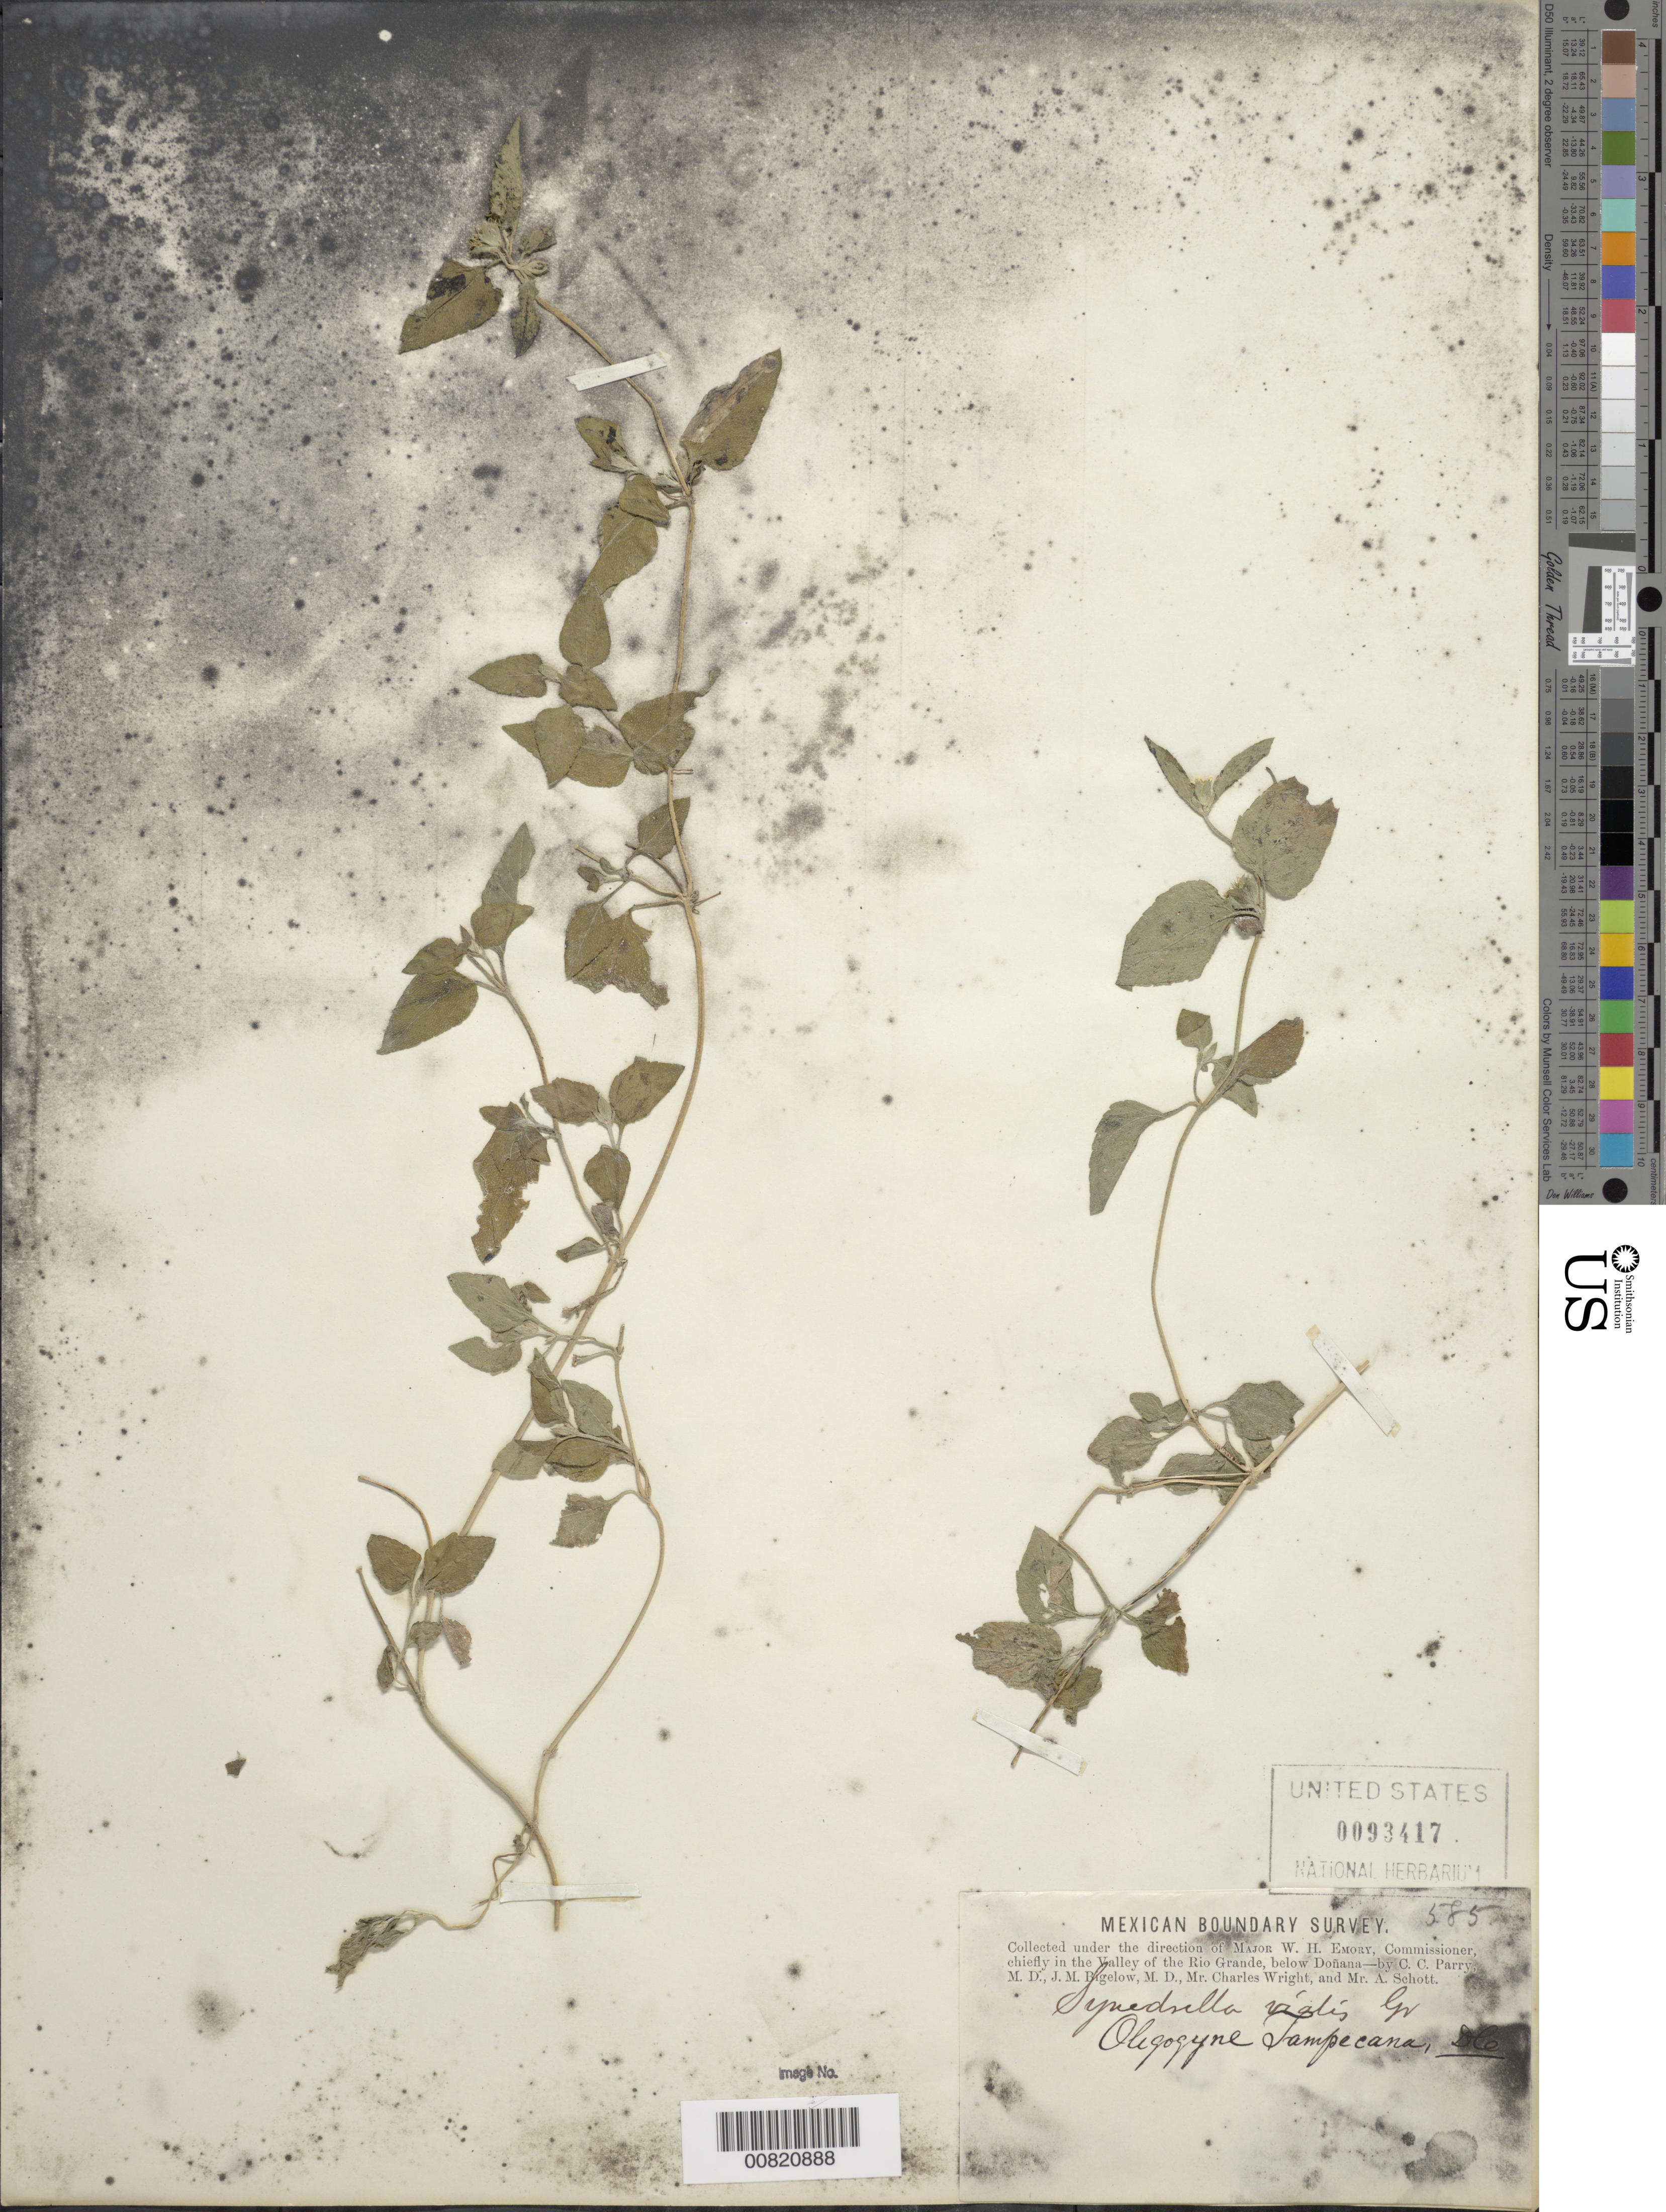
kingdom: Plantae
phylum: Tracheophyta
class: Magnoliopsida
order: Asterales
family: Asteraceae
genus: Calyptocarpus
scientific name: Calyptocarpus vialis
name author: Less.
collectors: W. H. Emory, C. C. Parry, J. M. Bigelow, C. Wright & A. Schott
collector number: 585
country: Mexico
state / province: Hidalgo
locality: Mexican Boundary, in the Valley of the Rio Grande, below Doñana.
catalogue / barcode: US 93417